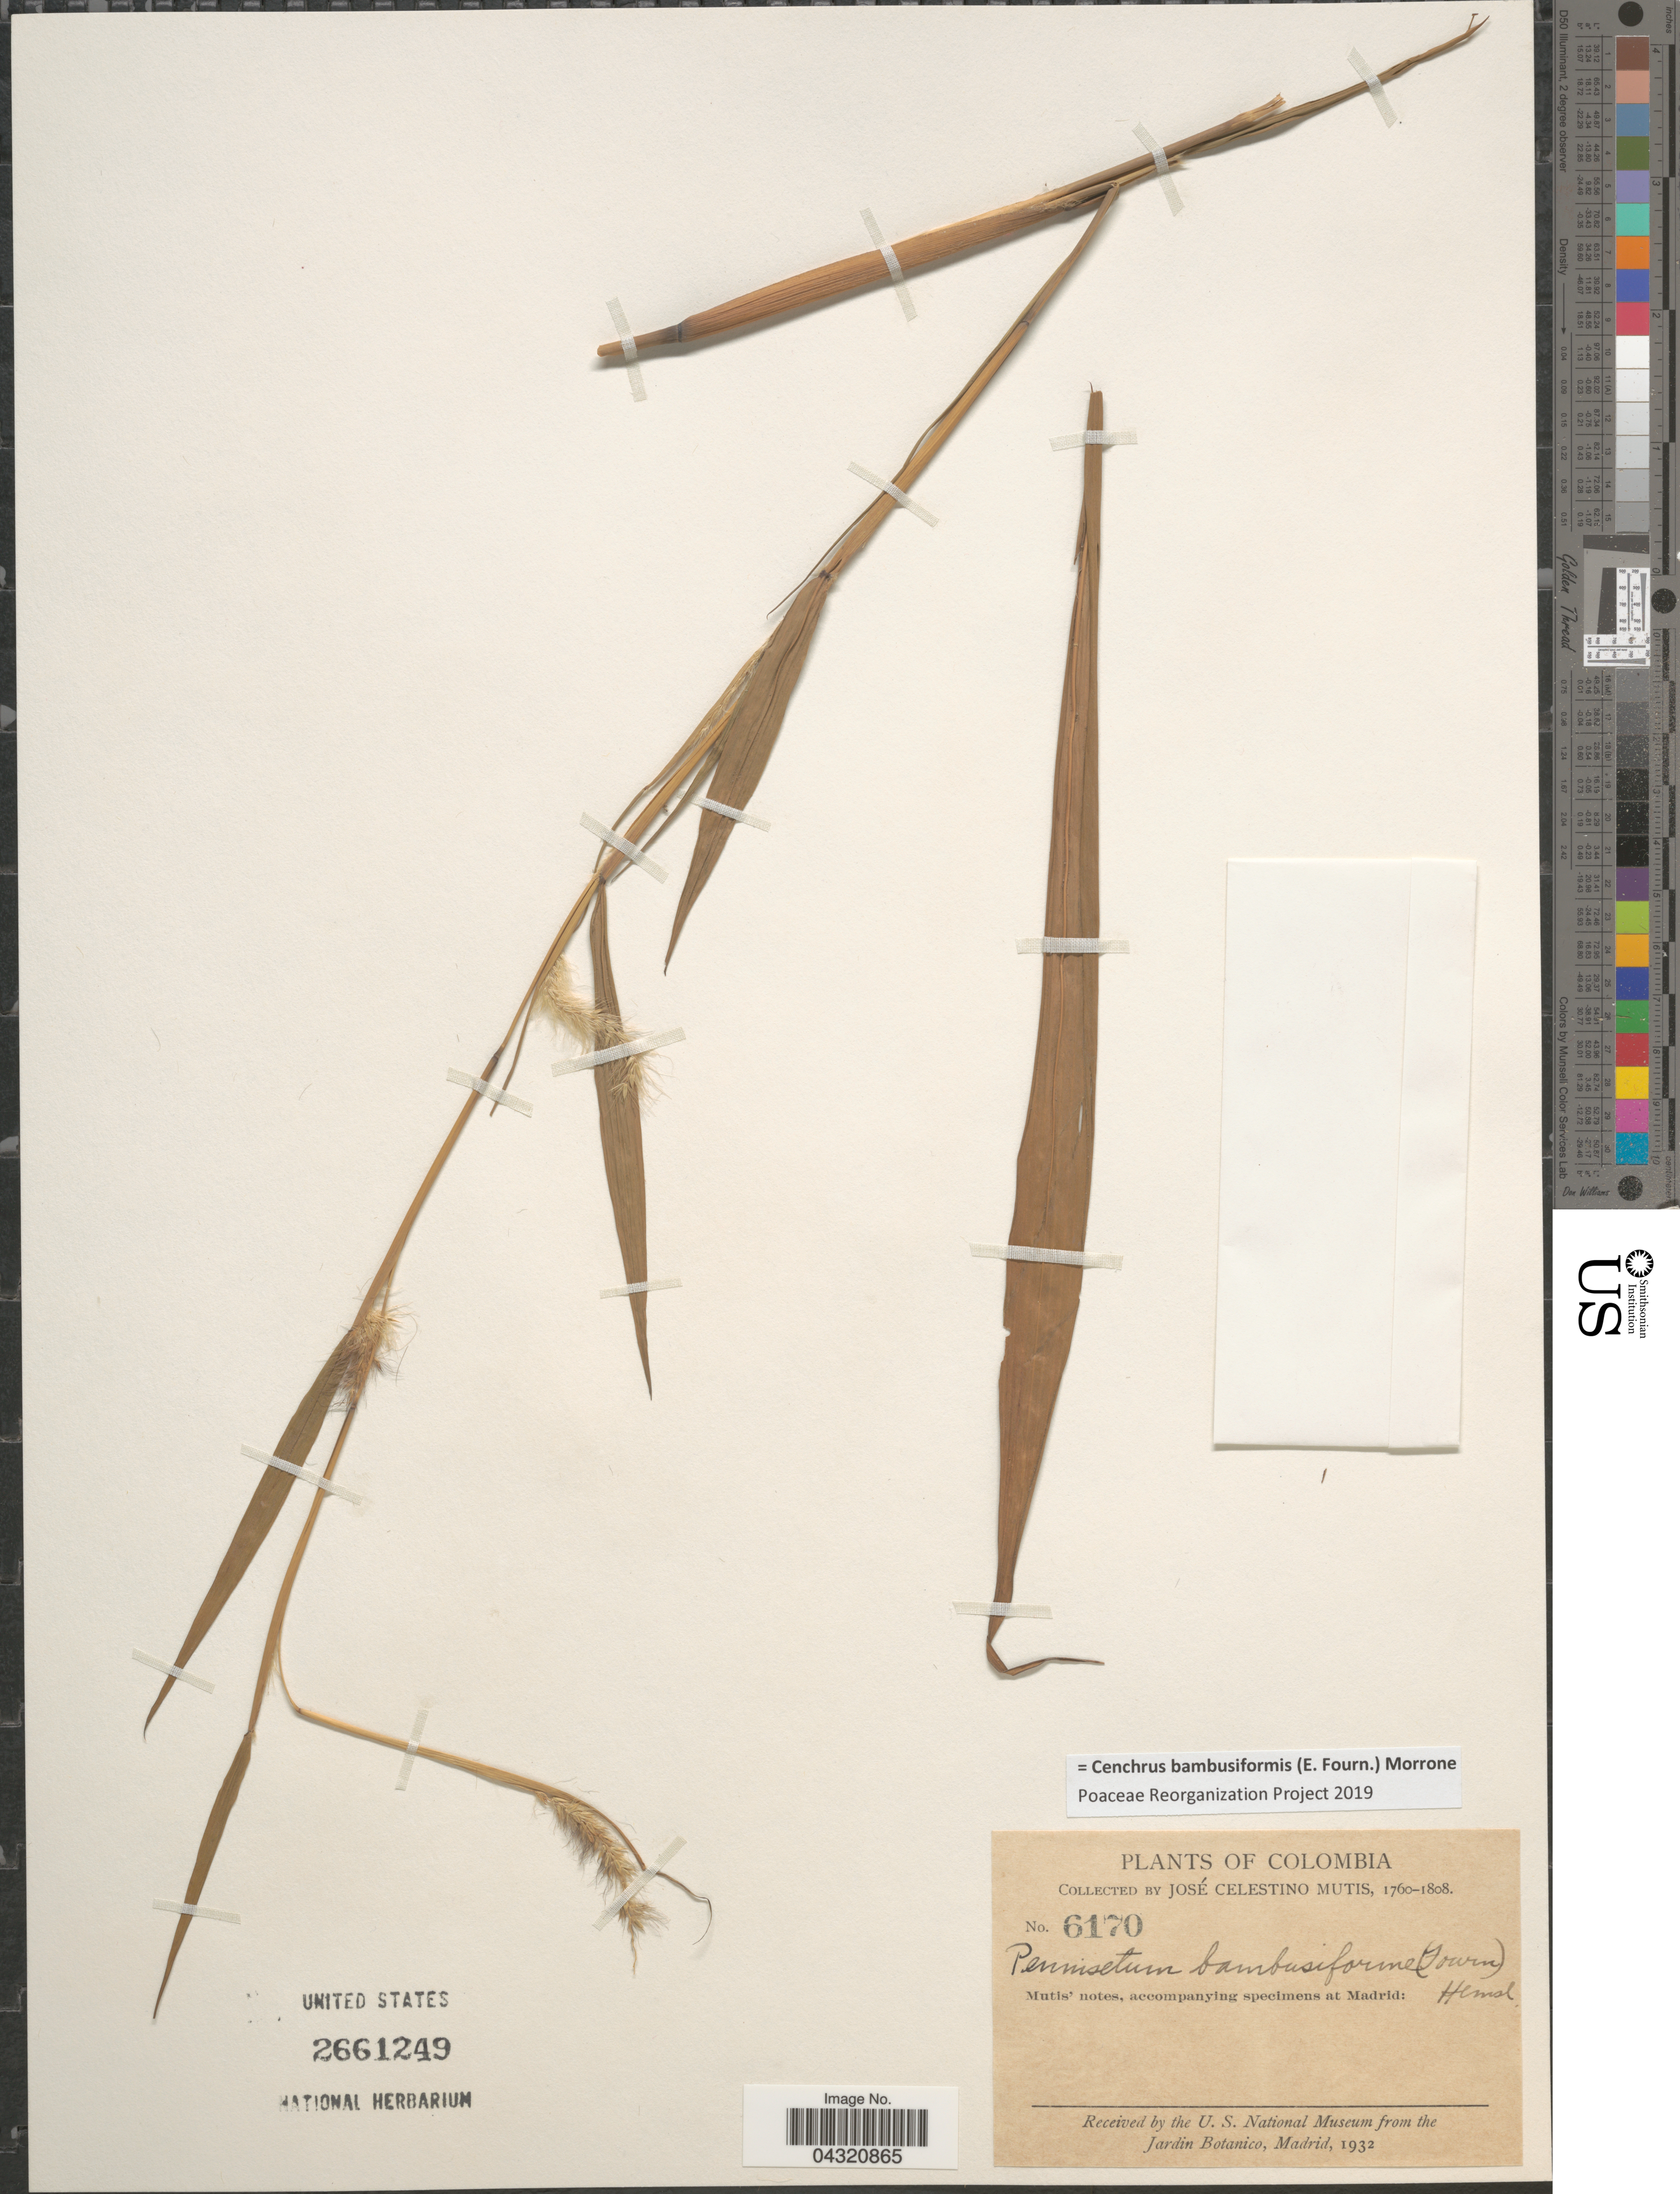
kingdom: Plantae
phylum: Tracheophyta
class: Liliopsida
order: Poales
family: Poaceae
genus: Cenchrus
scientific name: Cenchrus bambusiformis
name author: (E. Fourn.) Morrone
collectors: J. C. B. Mutis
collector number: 6170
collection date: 1760/1808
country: Colombia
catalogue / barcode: US 2661249